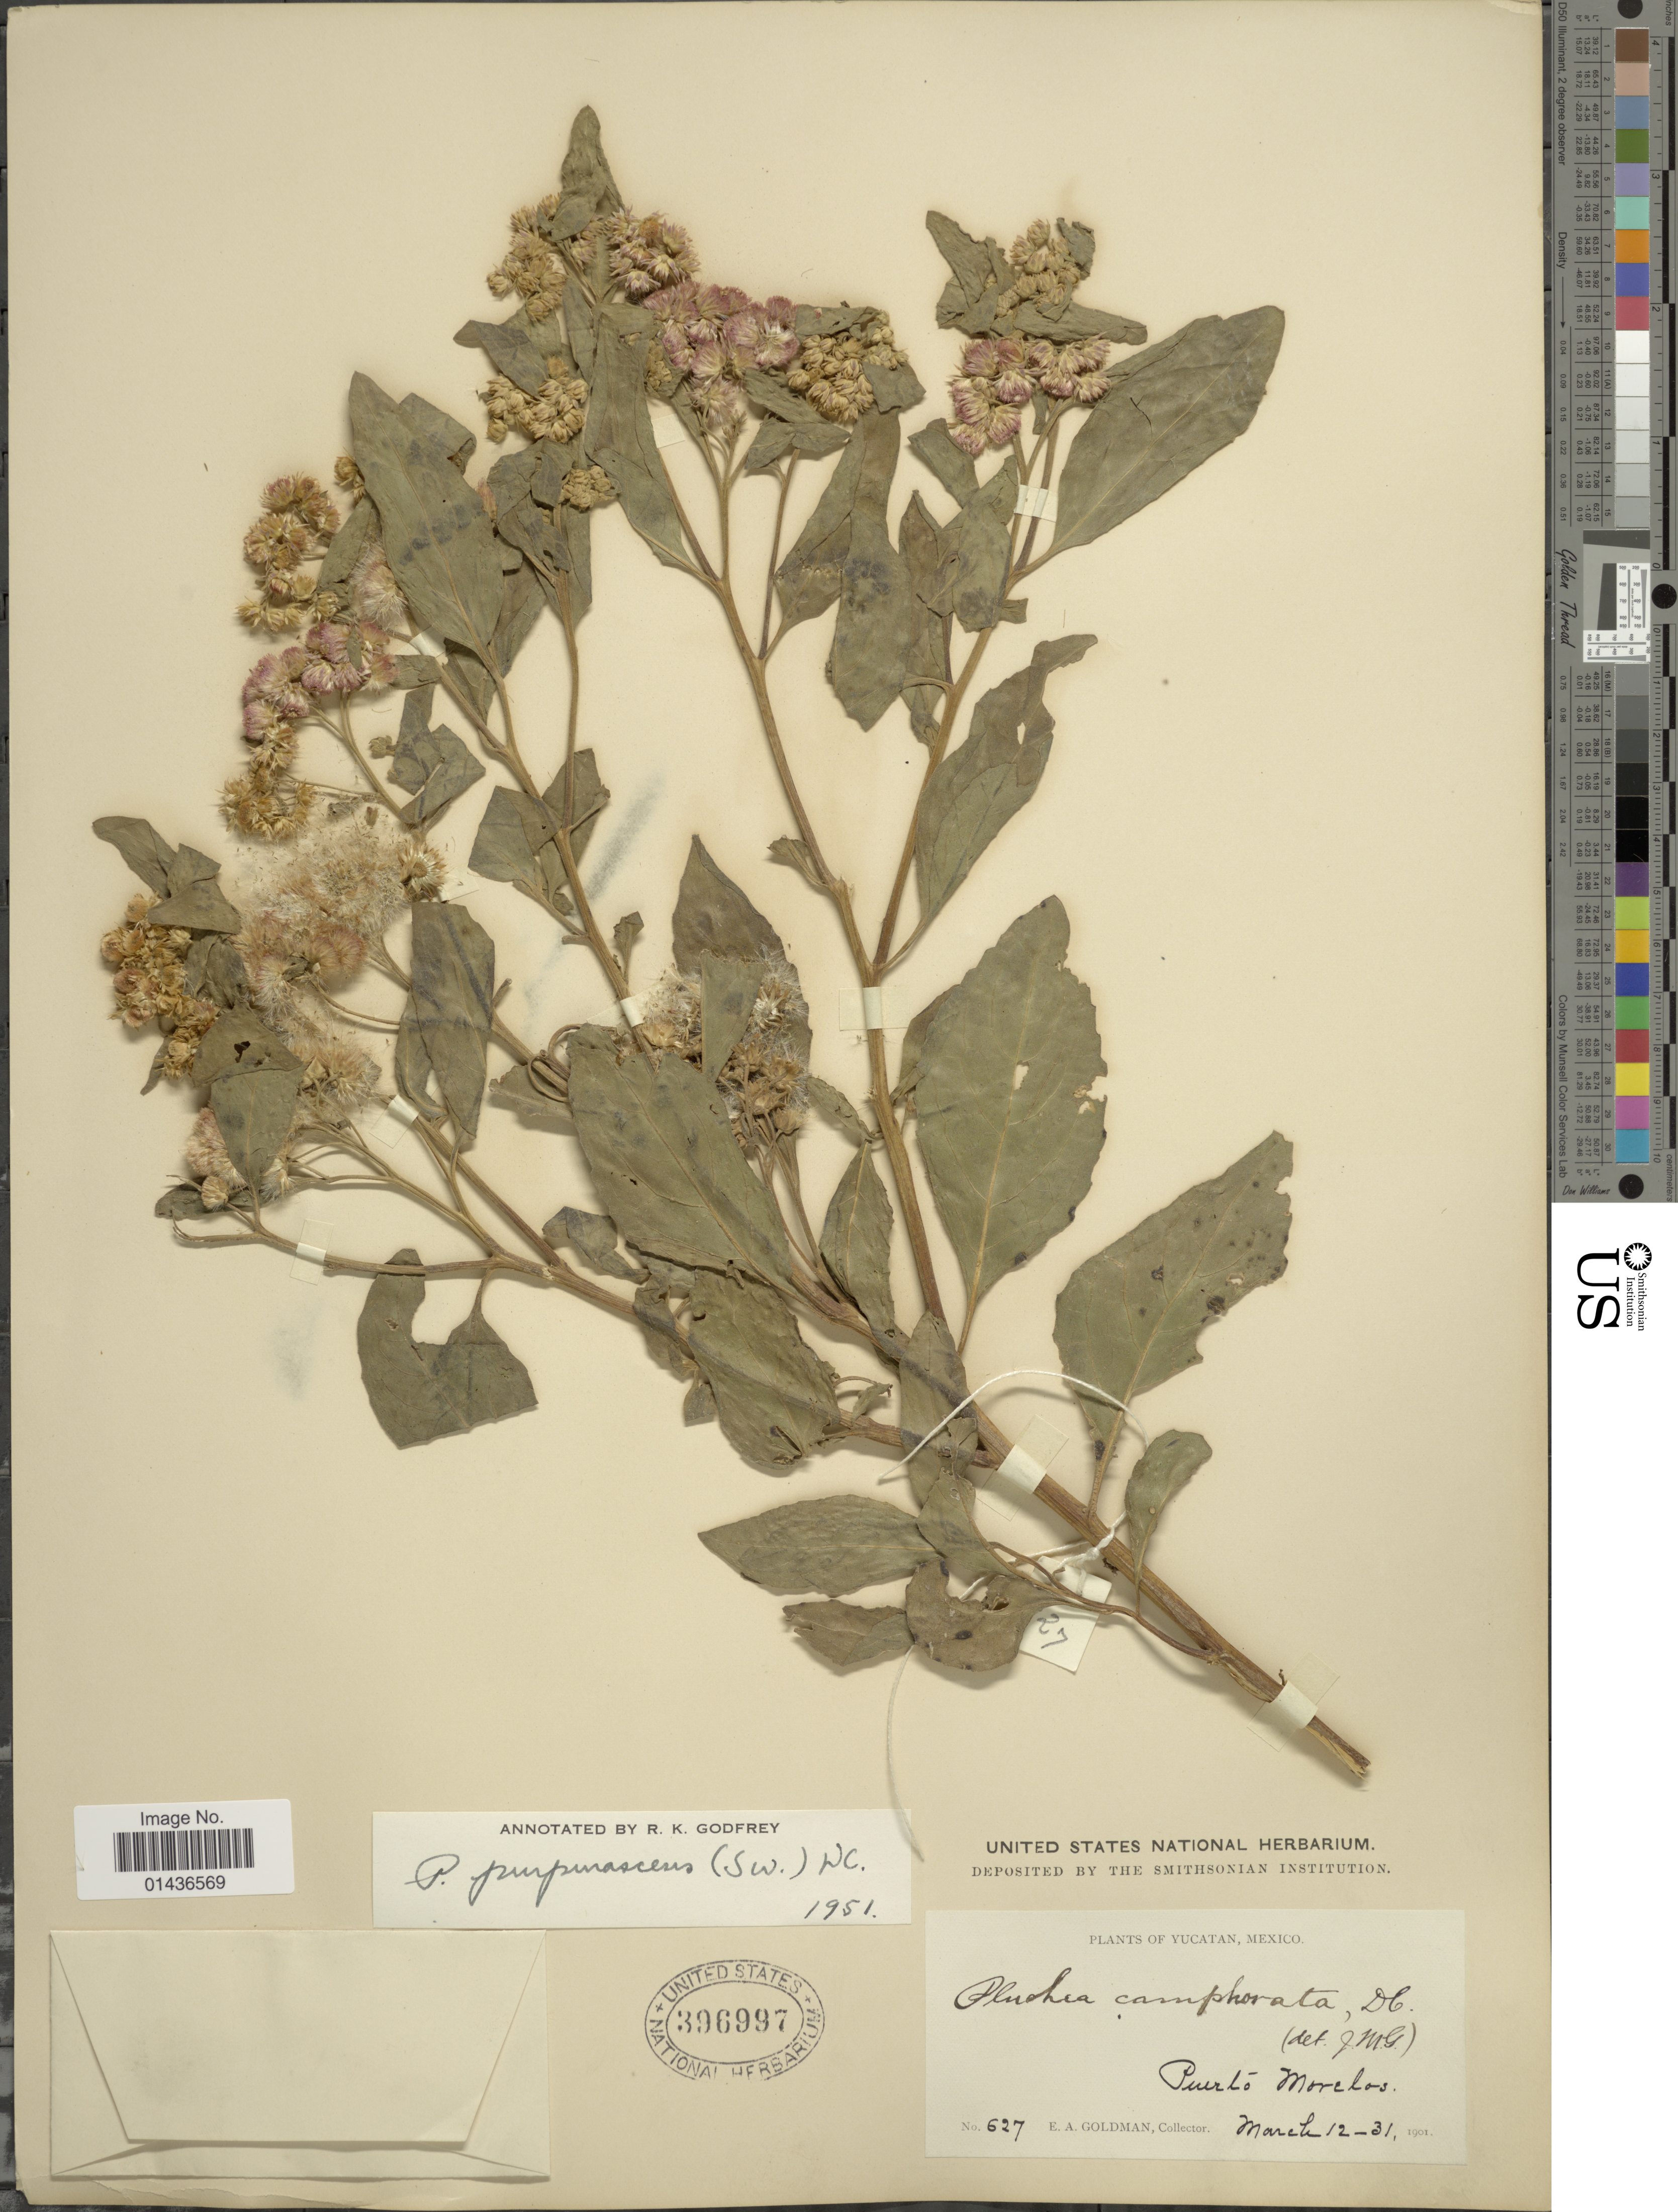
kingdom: Plantae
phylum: Tracheophyta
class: Magnoliopsida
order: Asterales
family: Asteraceae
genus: Pluchea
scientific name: Pluchea odorata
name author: (L.) Cass.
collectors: E. A. Goldman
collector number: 627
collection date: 1901-03-12/1901-03-31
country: Mexico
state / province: Yucatán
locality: Puerto Morelos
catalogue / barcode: US 396997